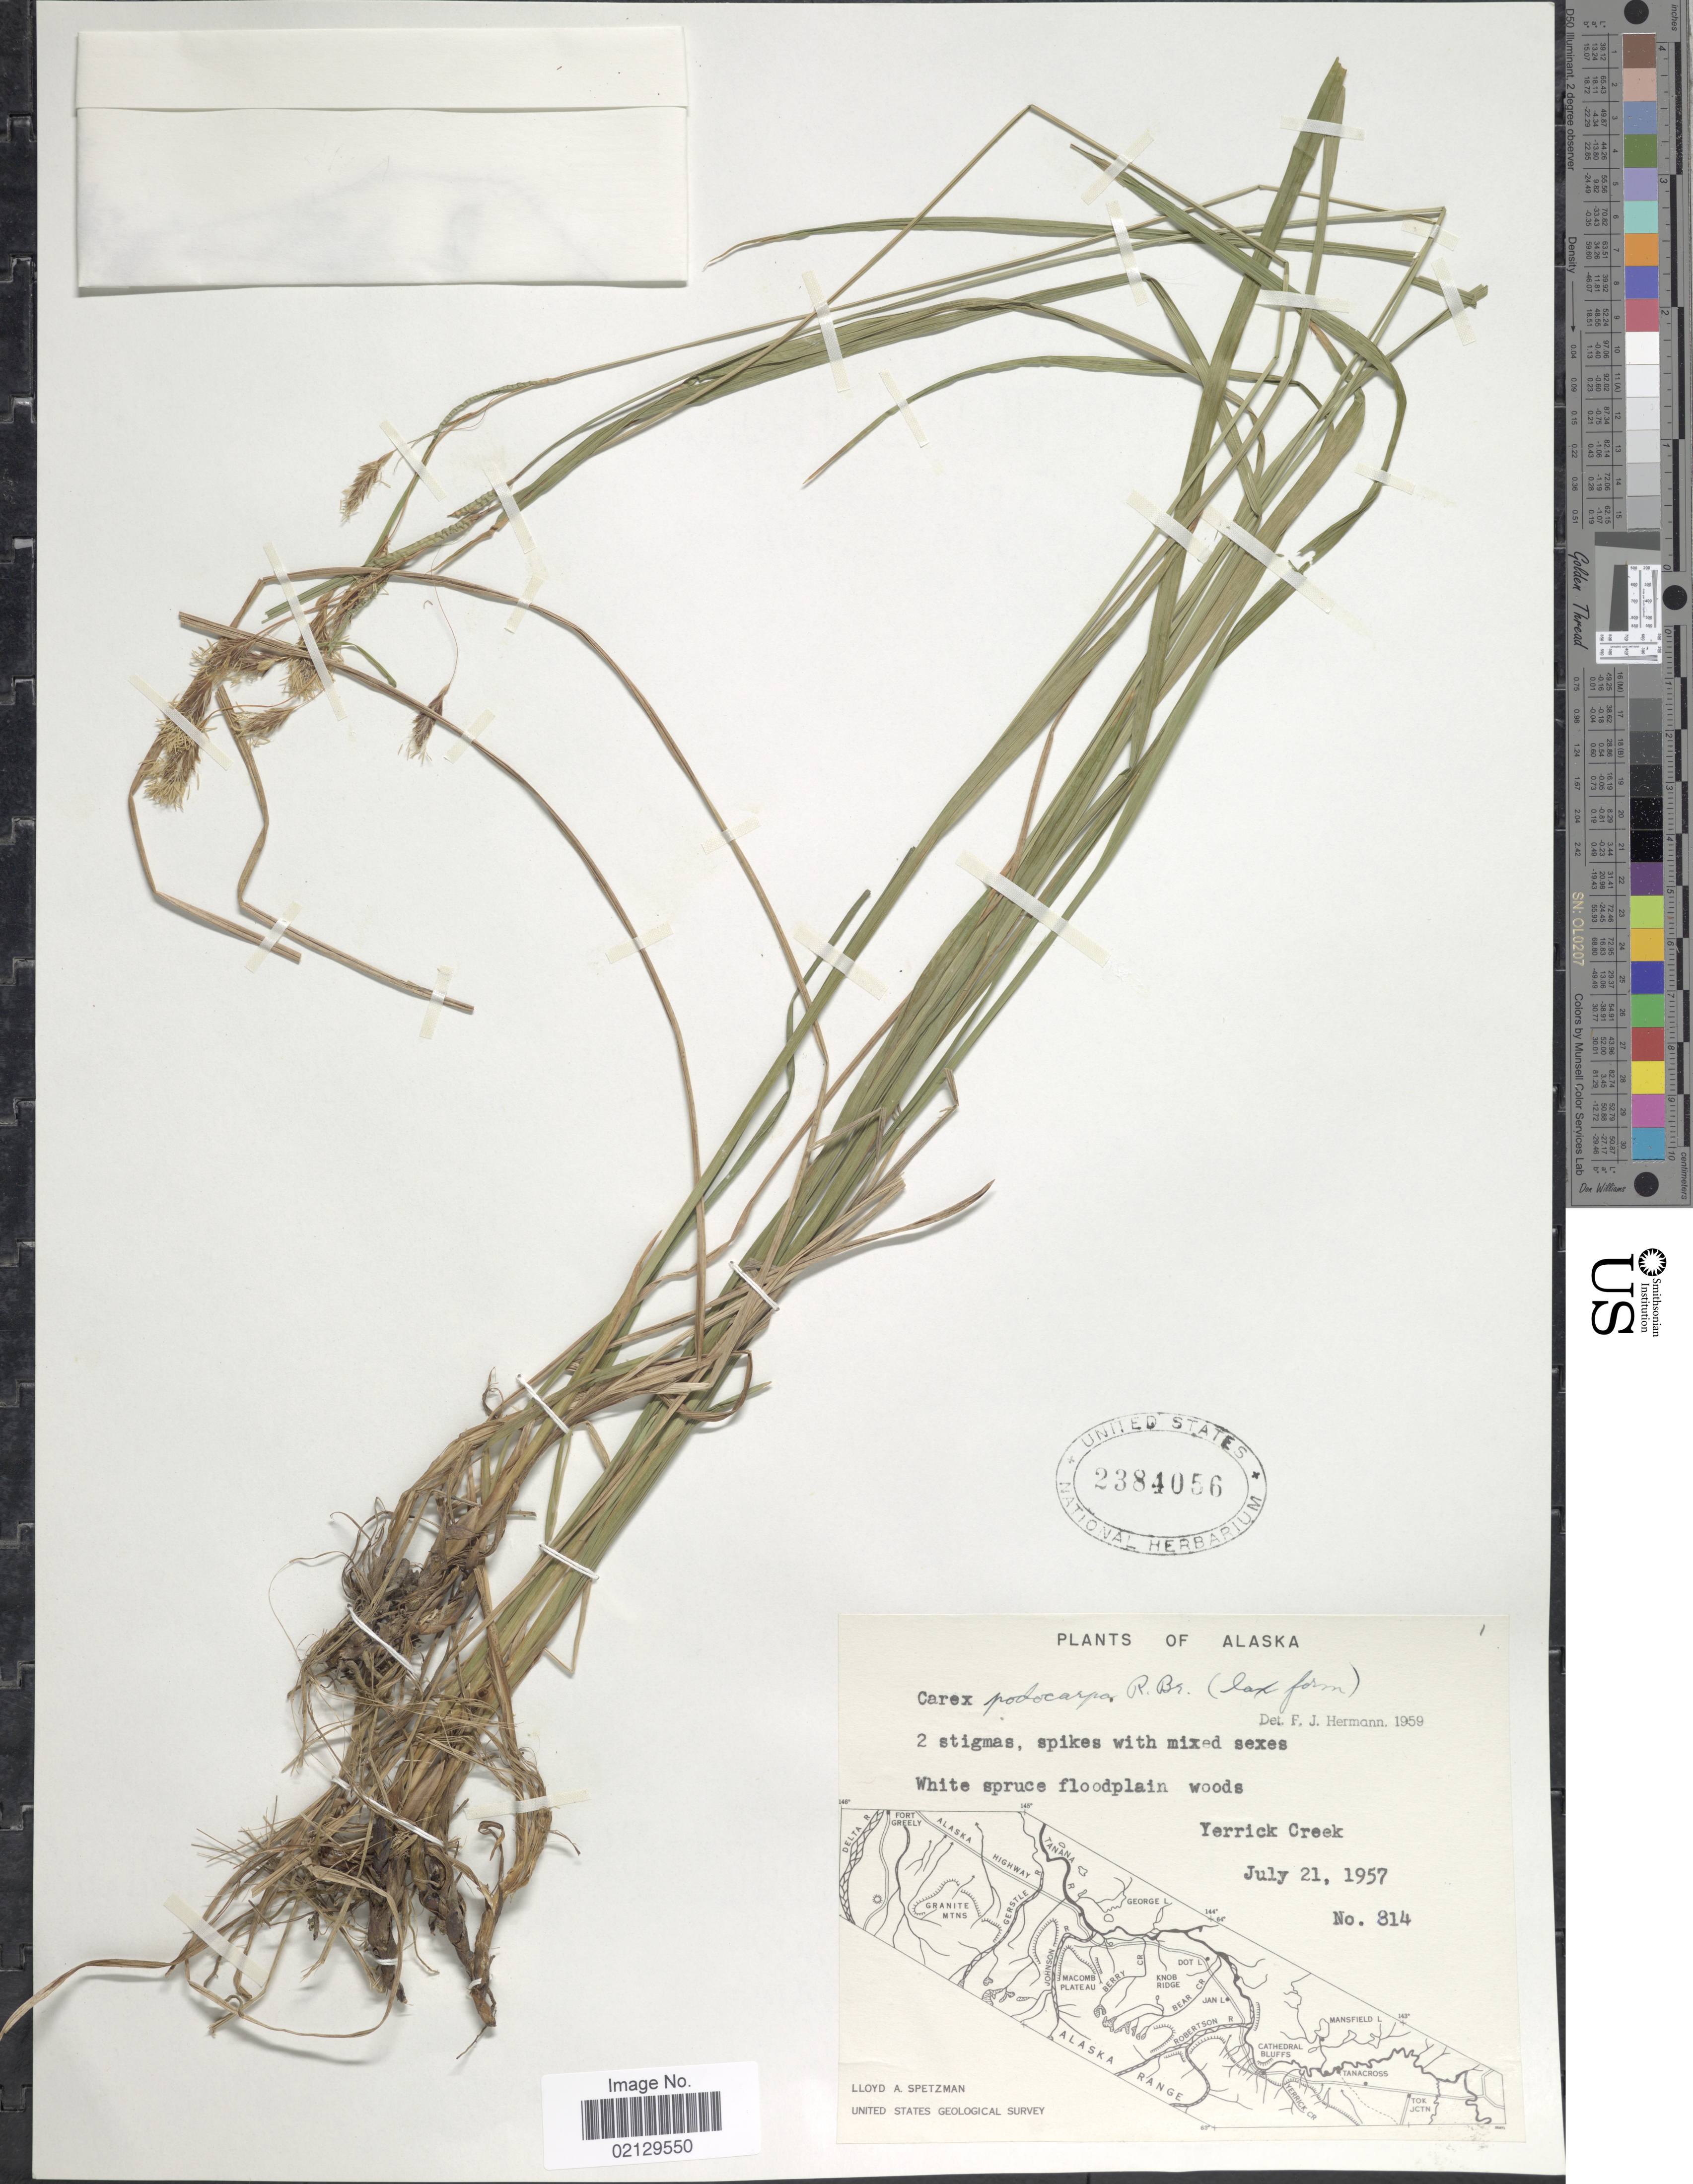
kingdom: Plantae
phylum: Tracheophyta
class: Liliopsida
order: Poales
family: Cyperaceae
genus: Carex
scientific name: Carex podocarpa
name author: R. Br.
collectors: L. Spetzman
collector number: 814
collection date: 1957-07-21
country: United States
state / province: Alaska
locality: Yerrick Creek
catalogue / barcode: US 2384056